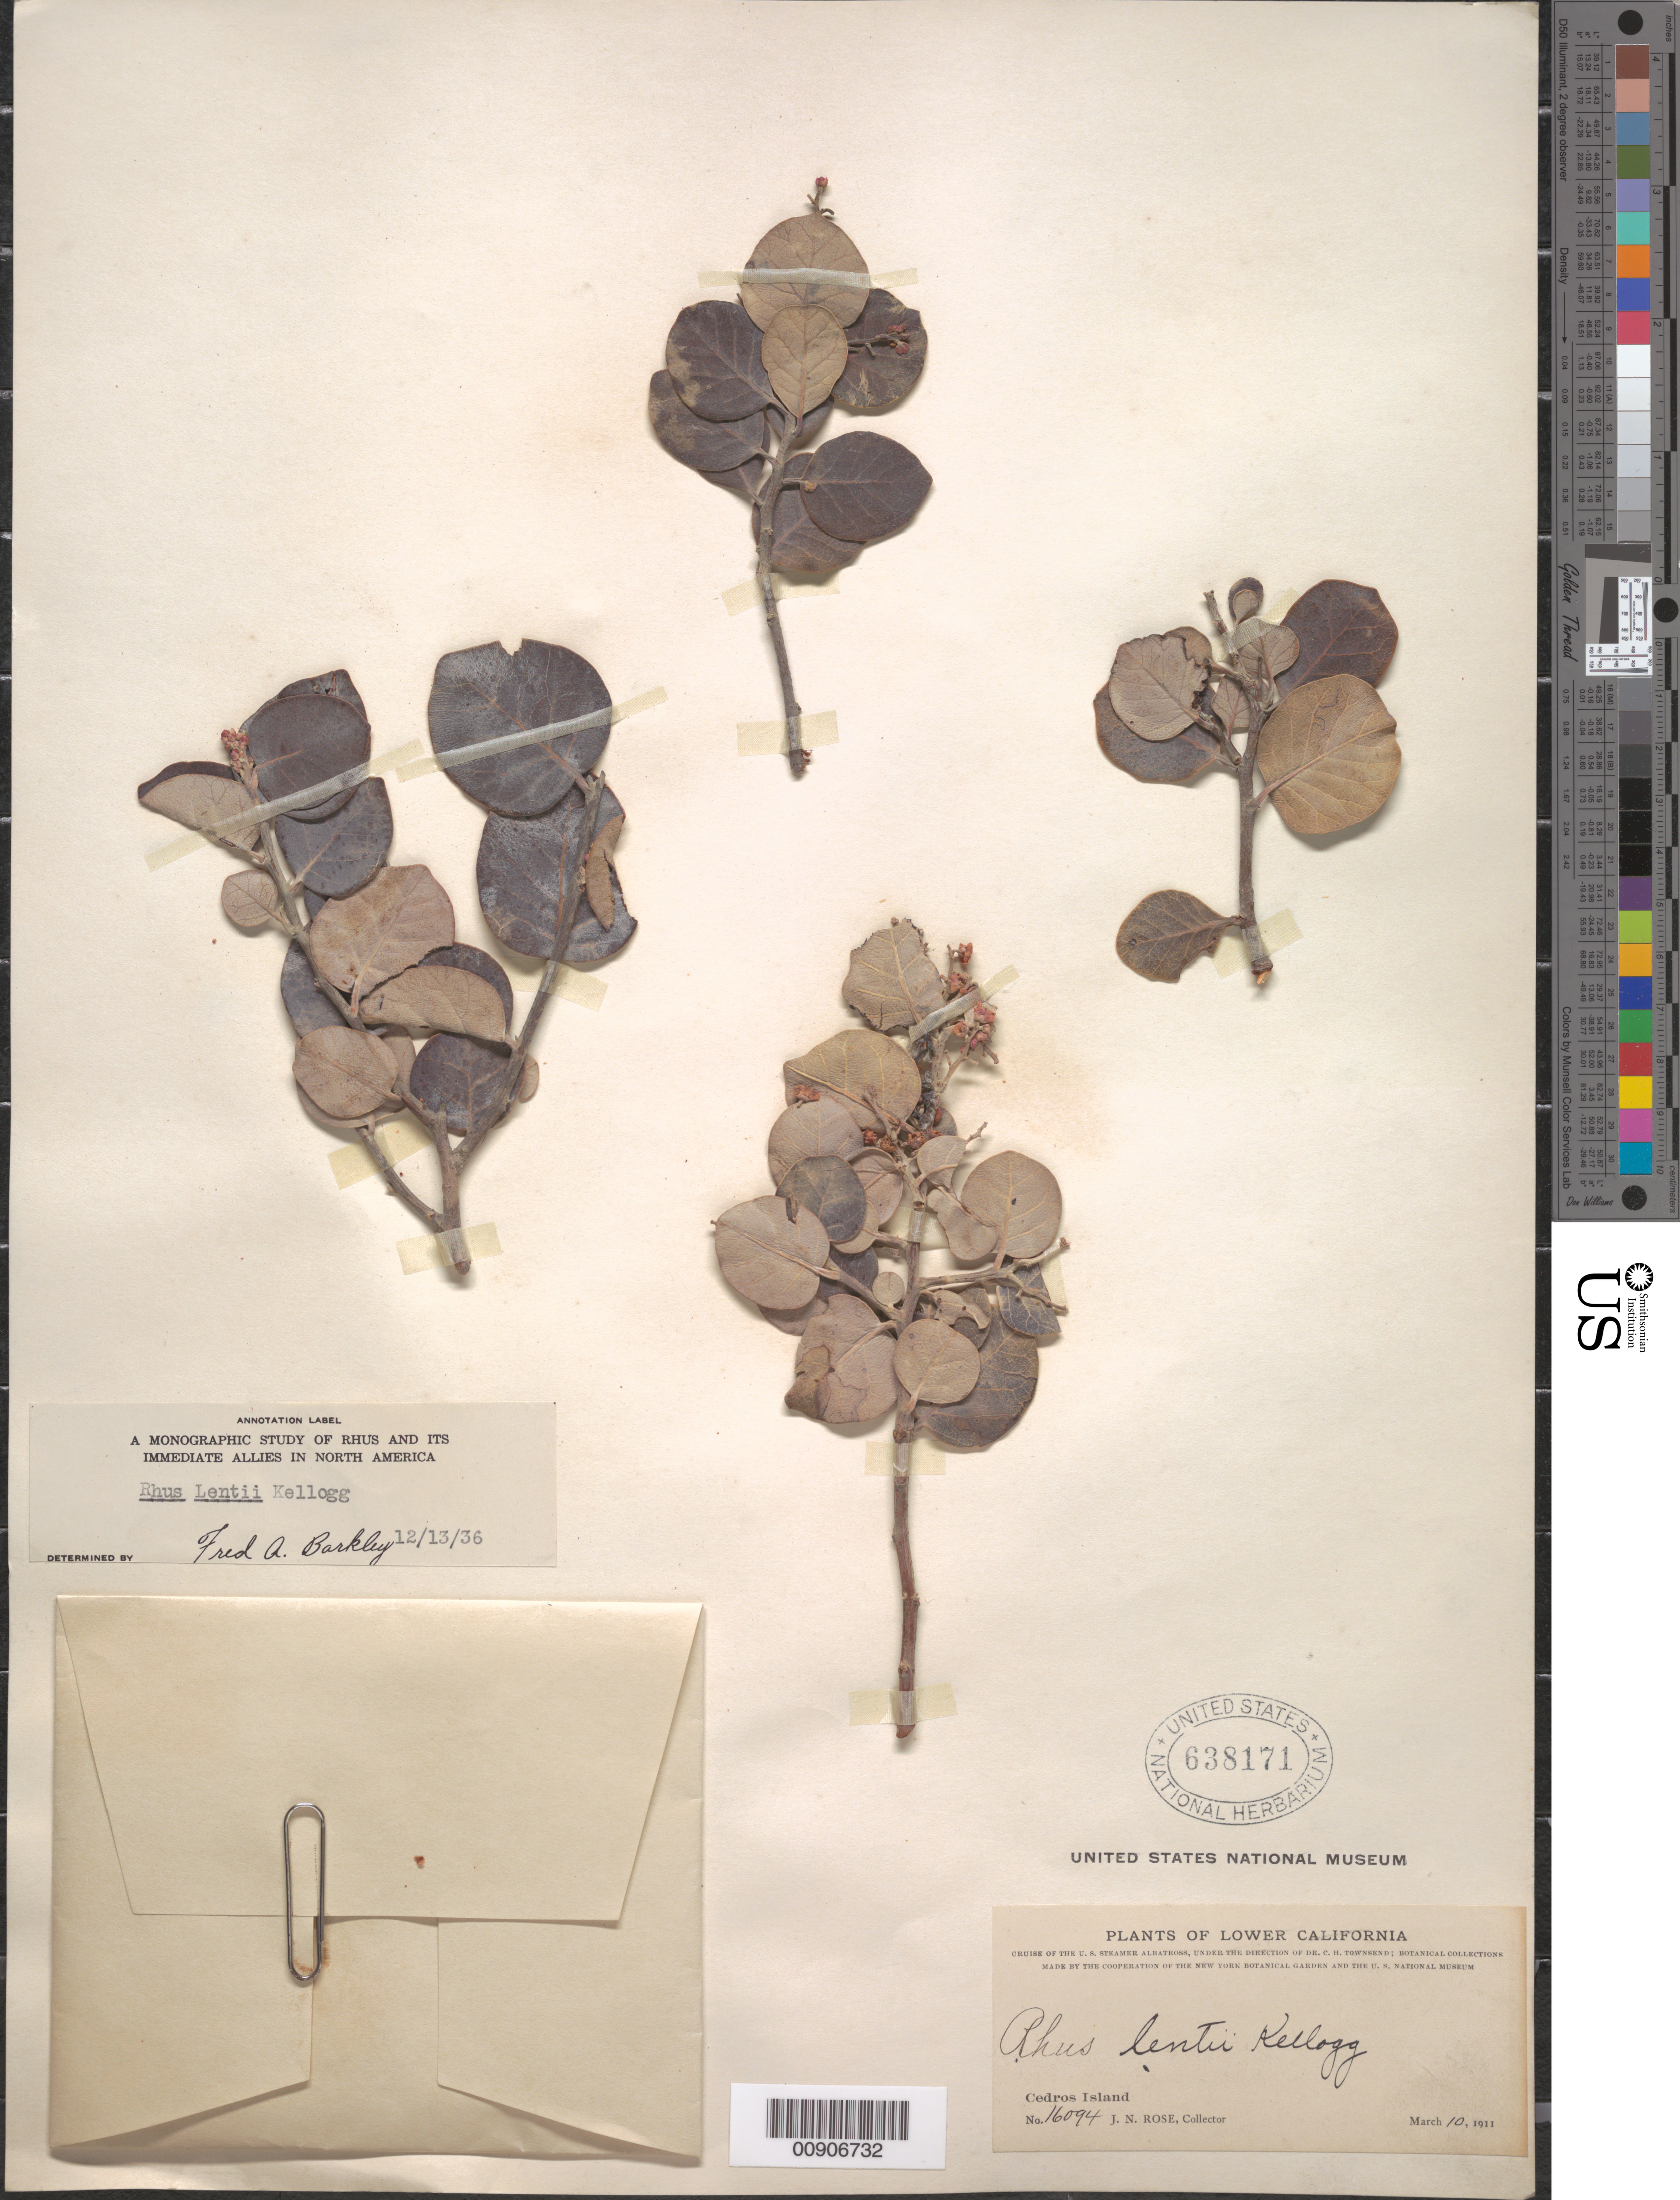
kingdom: Plantae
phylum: Tracheophyta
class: Magnoliopsida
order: Sapindales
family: Anacardiaceae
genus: Rhus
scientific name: Rhus lentii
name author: Kellogg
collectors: J. N. Rose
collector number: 16094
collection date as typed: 10 Mar 1911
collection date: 1911-03-10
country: Mexico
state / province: Baja California Norte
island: Cedros I.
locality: Cedros Island.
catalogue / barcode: US 638171